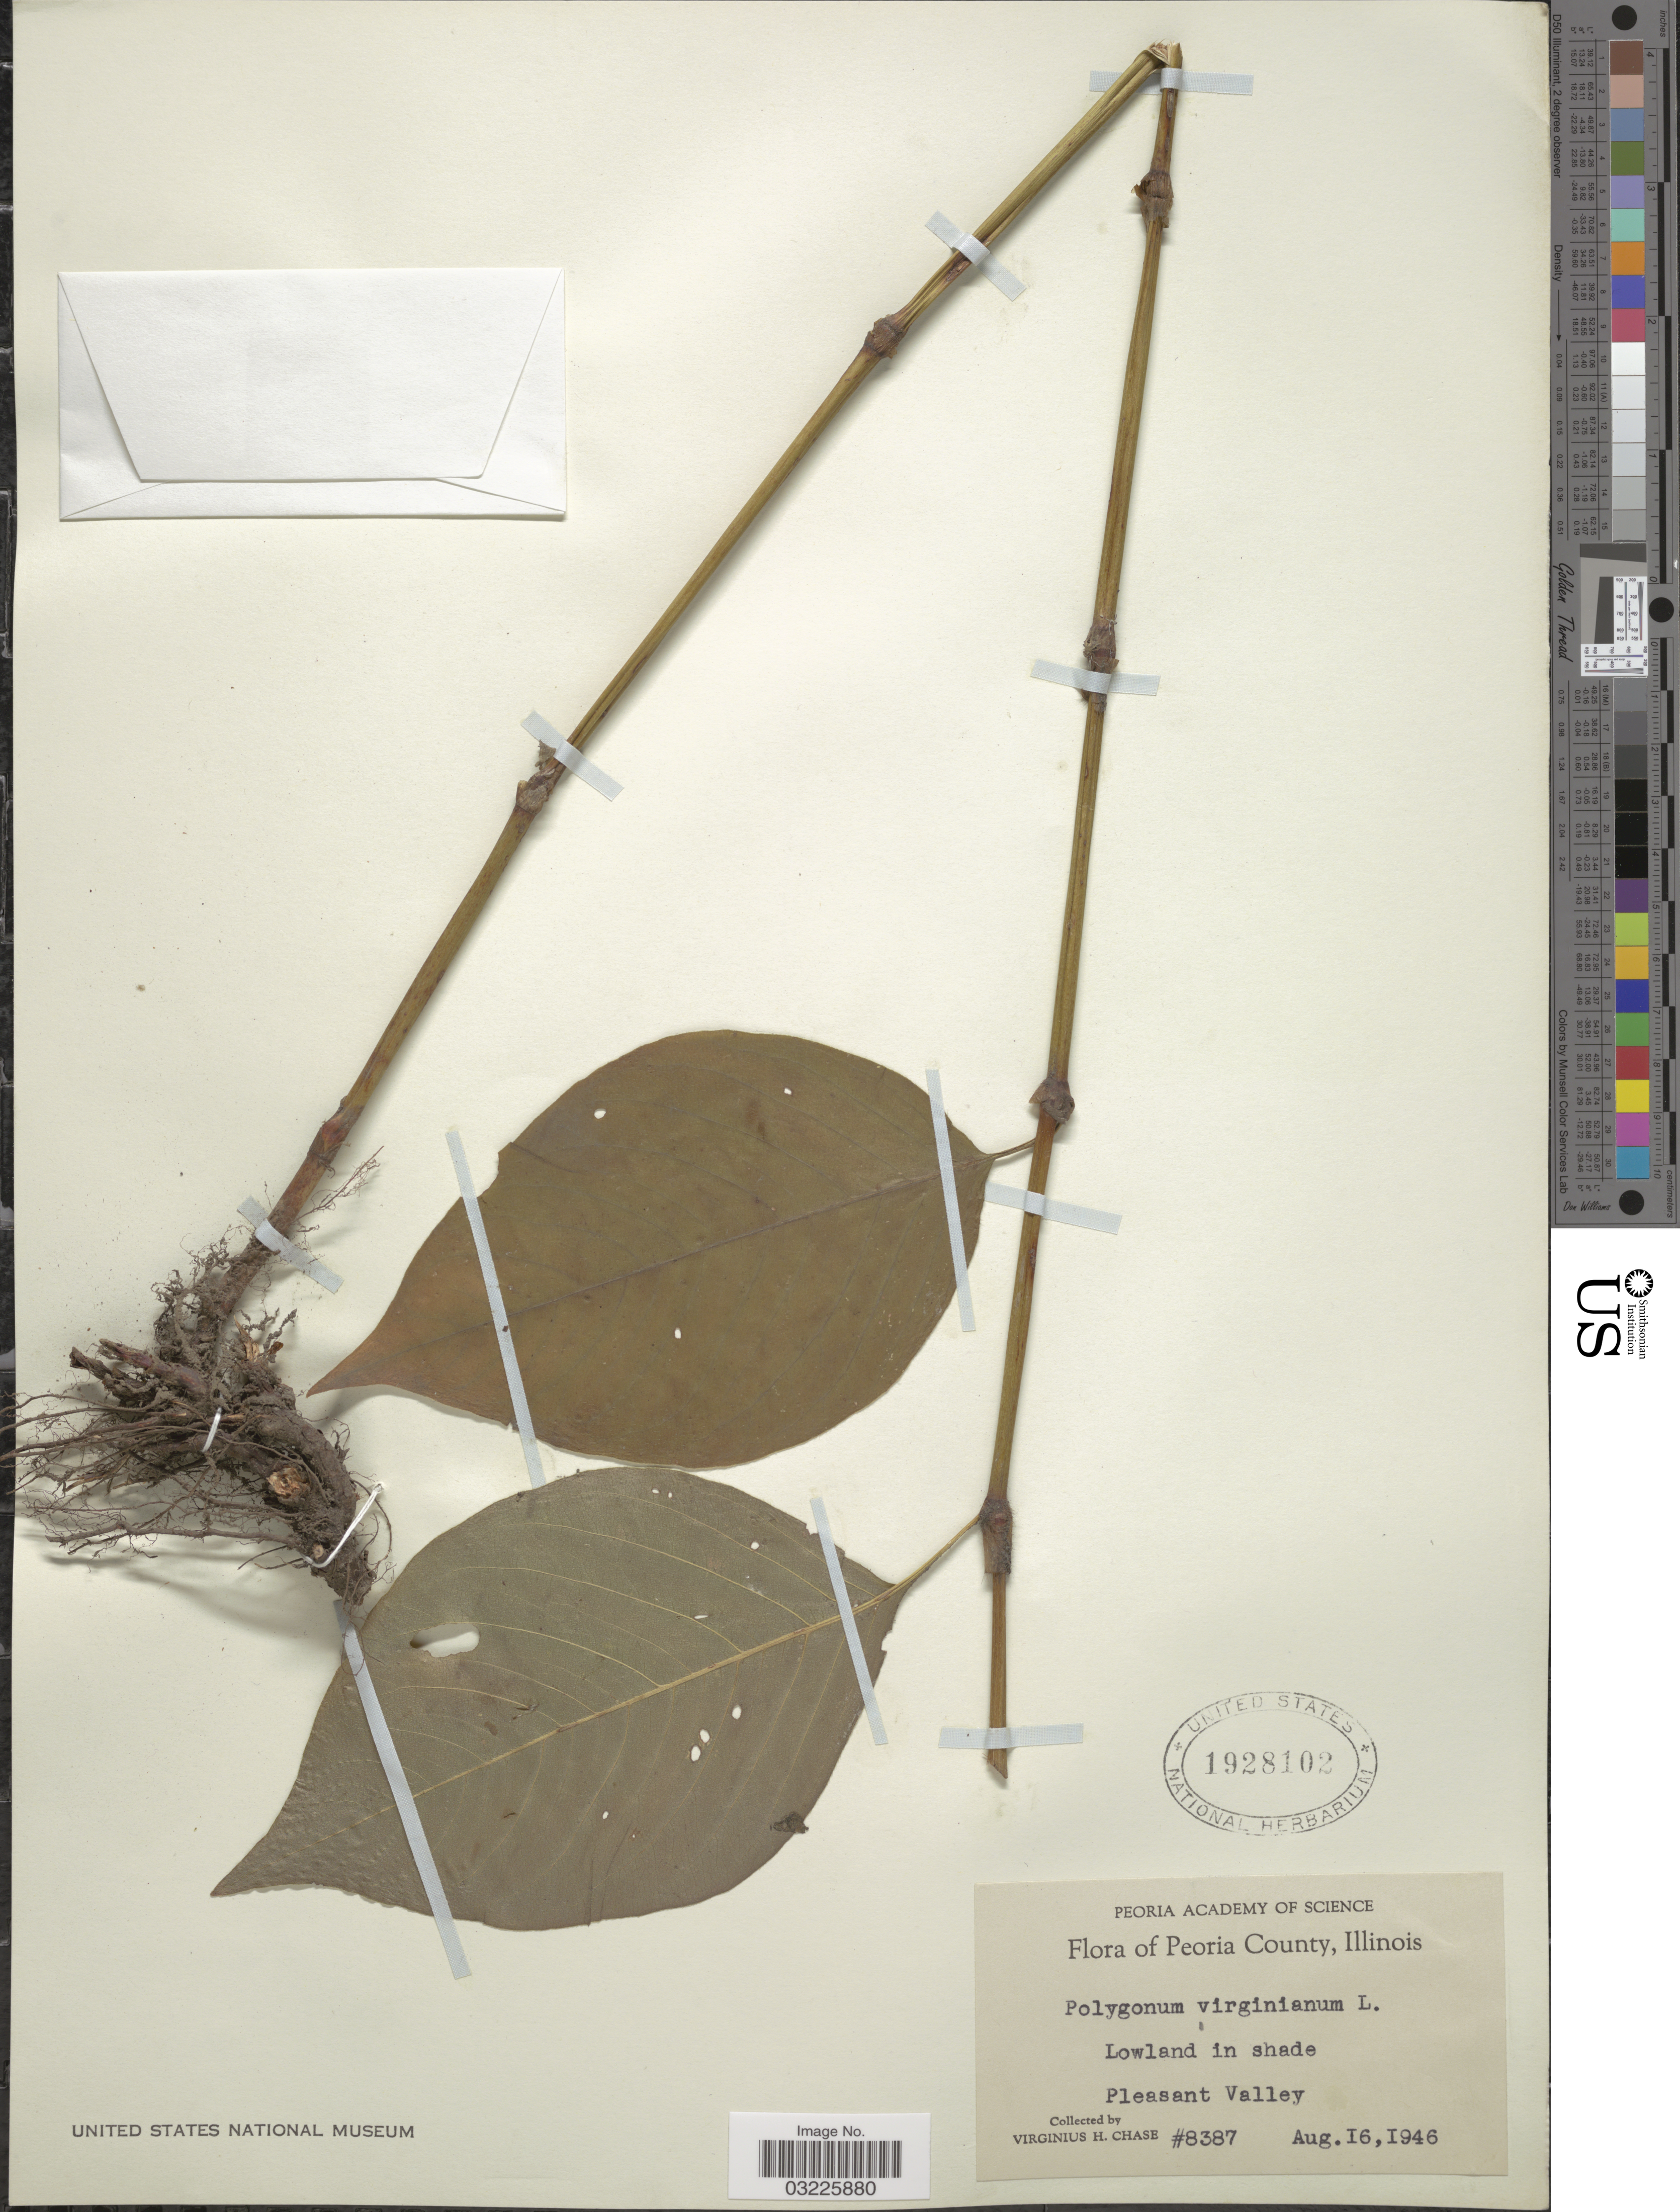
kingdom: Plantae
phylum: Tracheophyta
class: Magnoliopsida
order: Caryophyllales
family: Polygonaceae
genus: Persicaria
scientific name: Persicaria virginiana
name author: (L.) Gaertn.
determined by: Atha, D. E.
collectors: V. H. Chase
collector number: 8387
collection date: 1946-08-16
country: United States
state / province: Illinois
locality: Peoria County. Pleasant Valley.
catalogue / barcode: US 1928102